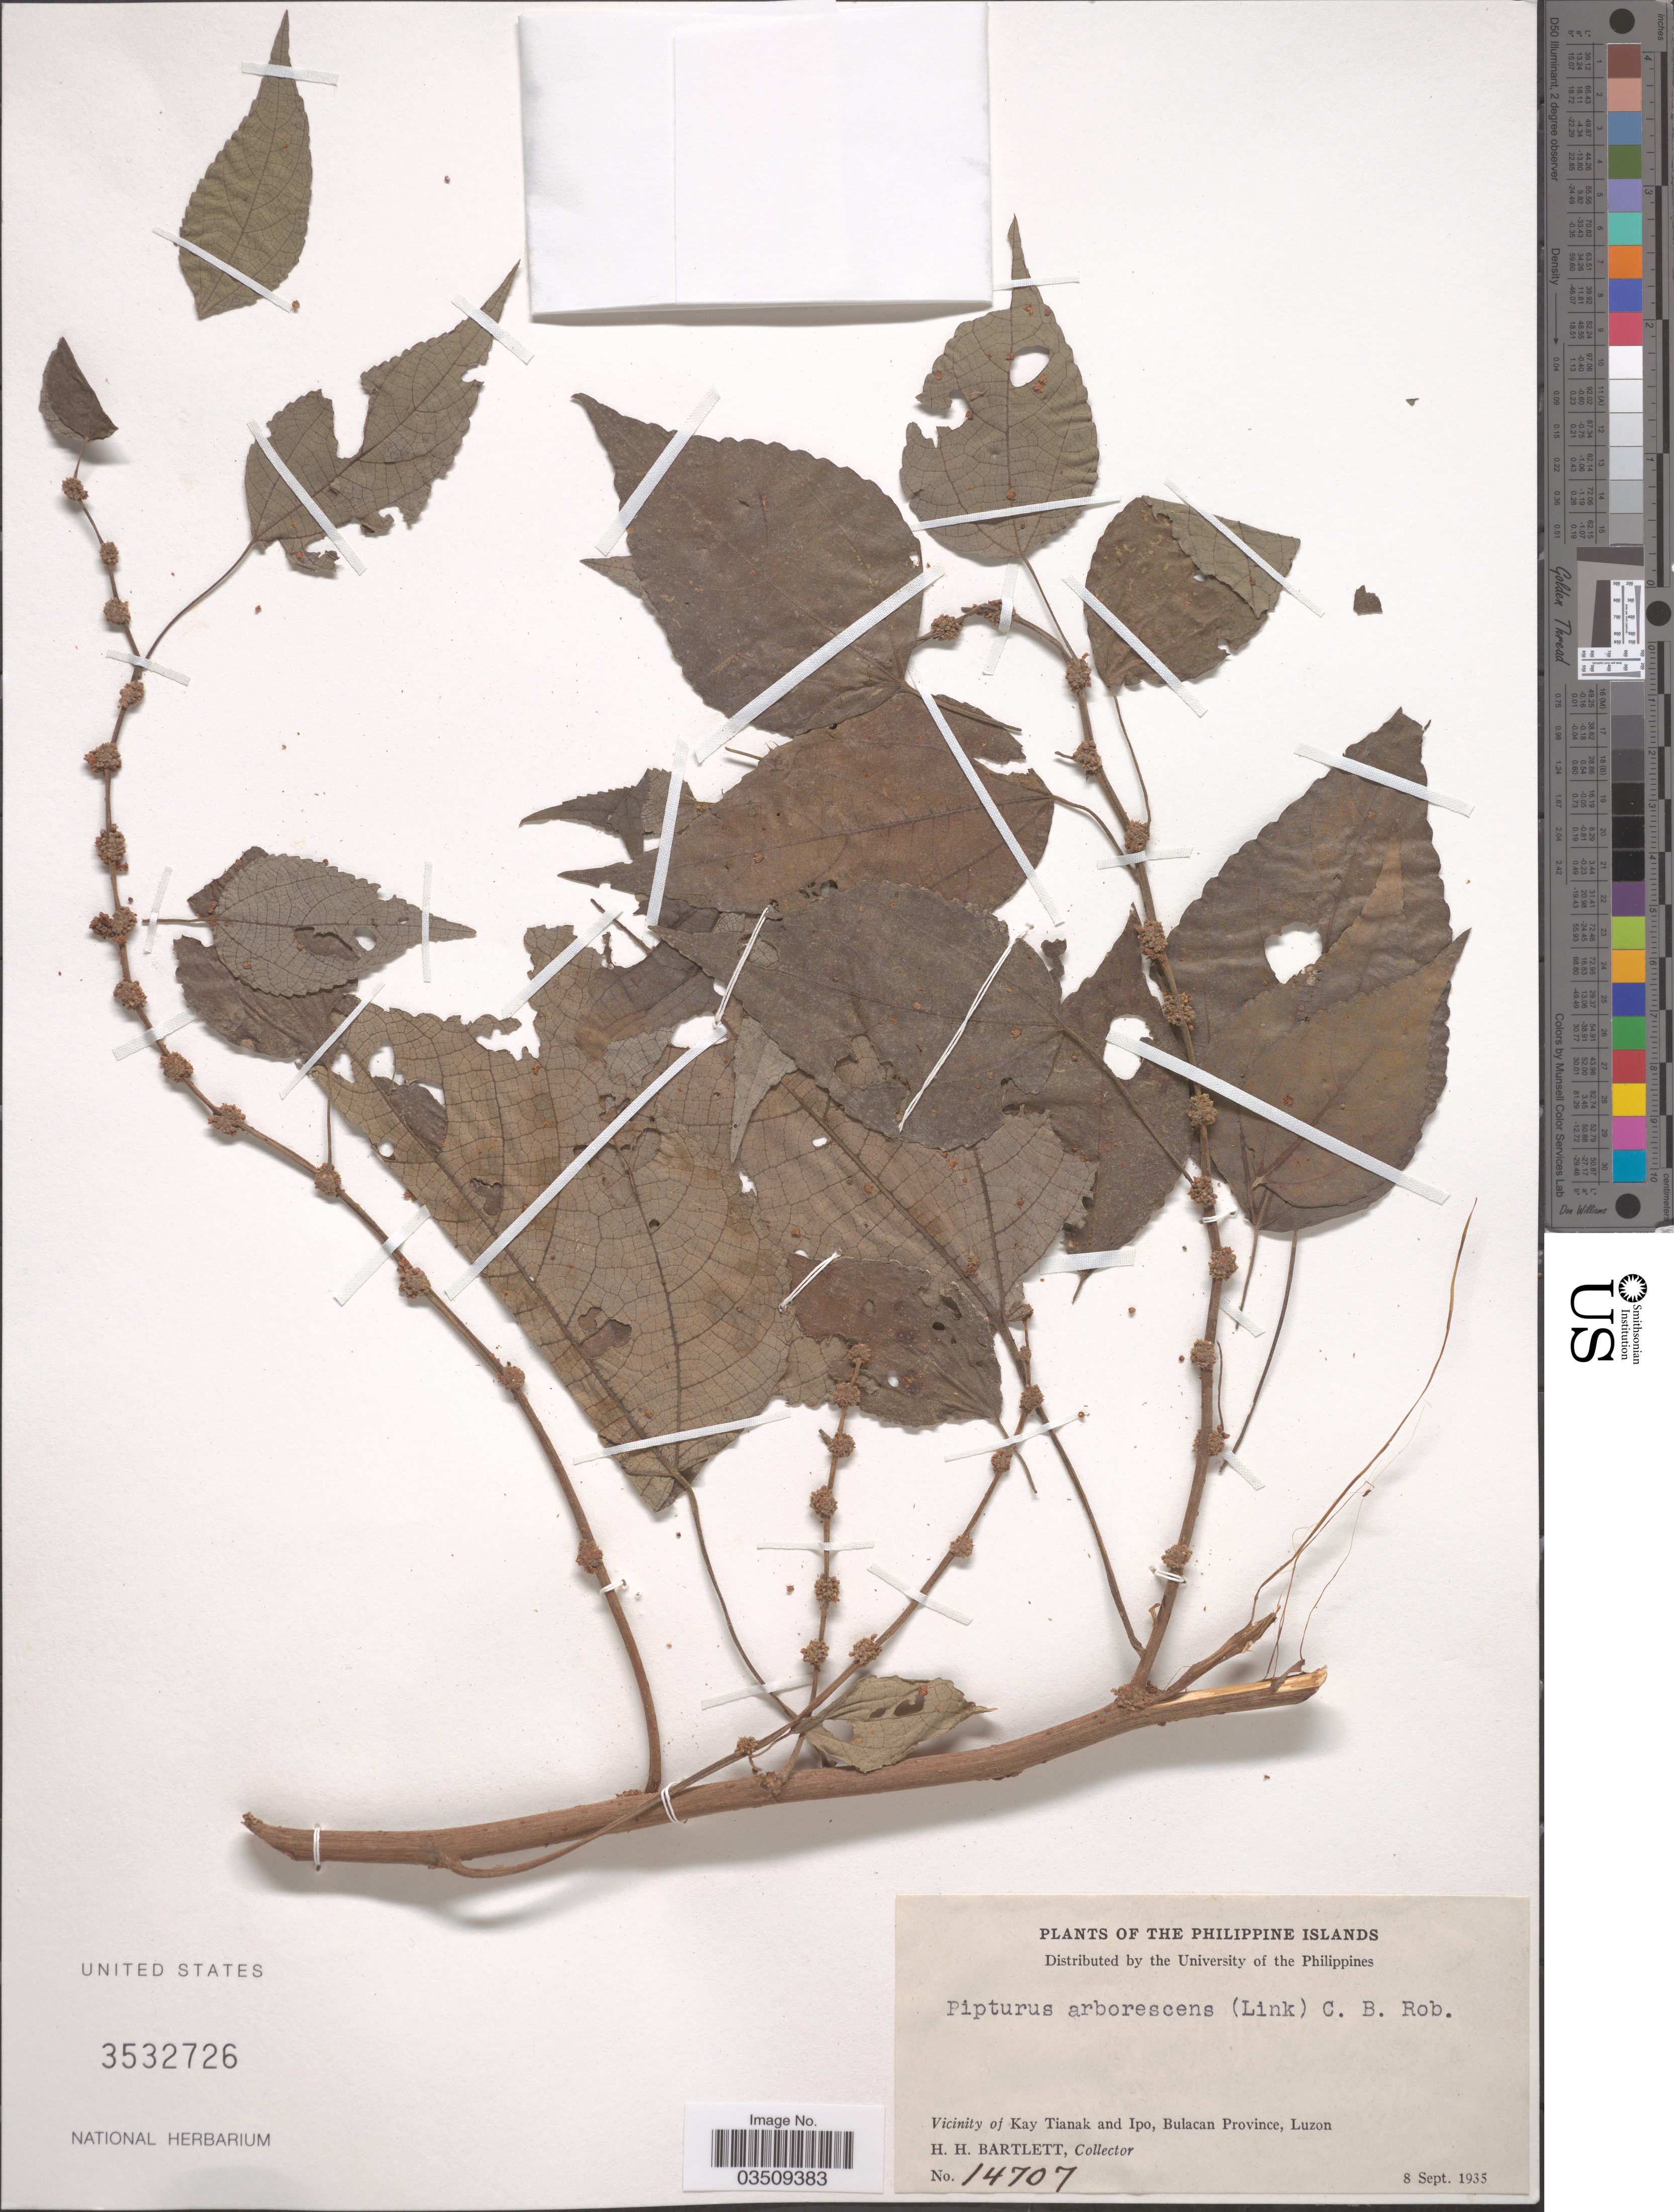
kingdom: Plantae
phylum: Tracheophyta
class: Magnoliopsida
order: Rosales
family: Urticaceae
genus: Pipturus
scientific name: Pipturus arborescens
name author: (Link) C.B. Rob.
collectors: H. H. Bartlett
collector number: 14707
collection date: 1935-09-08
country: Philippines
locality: Vicinity of Kay Tianak and Ipo, Bulacan Province, Luzon.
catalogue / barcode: US 3532726